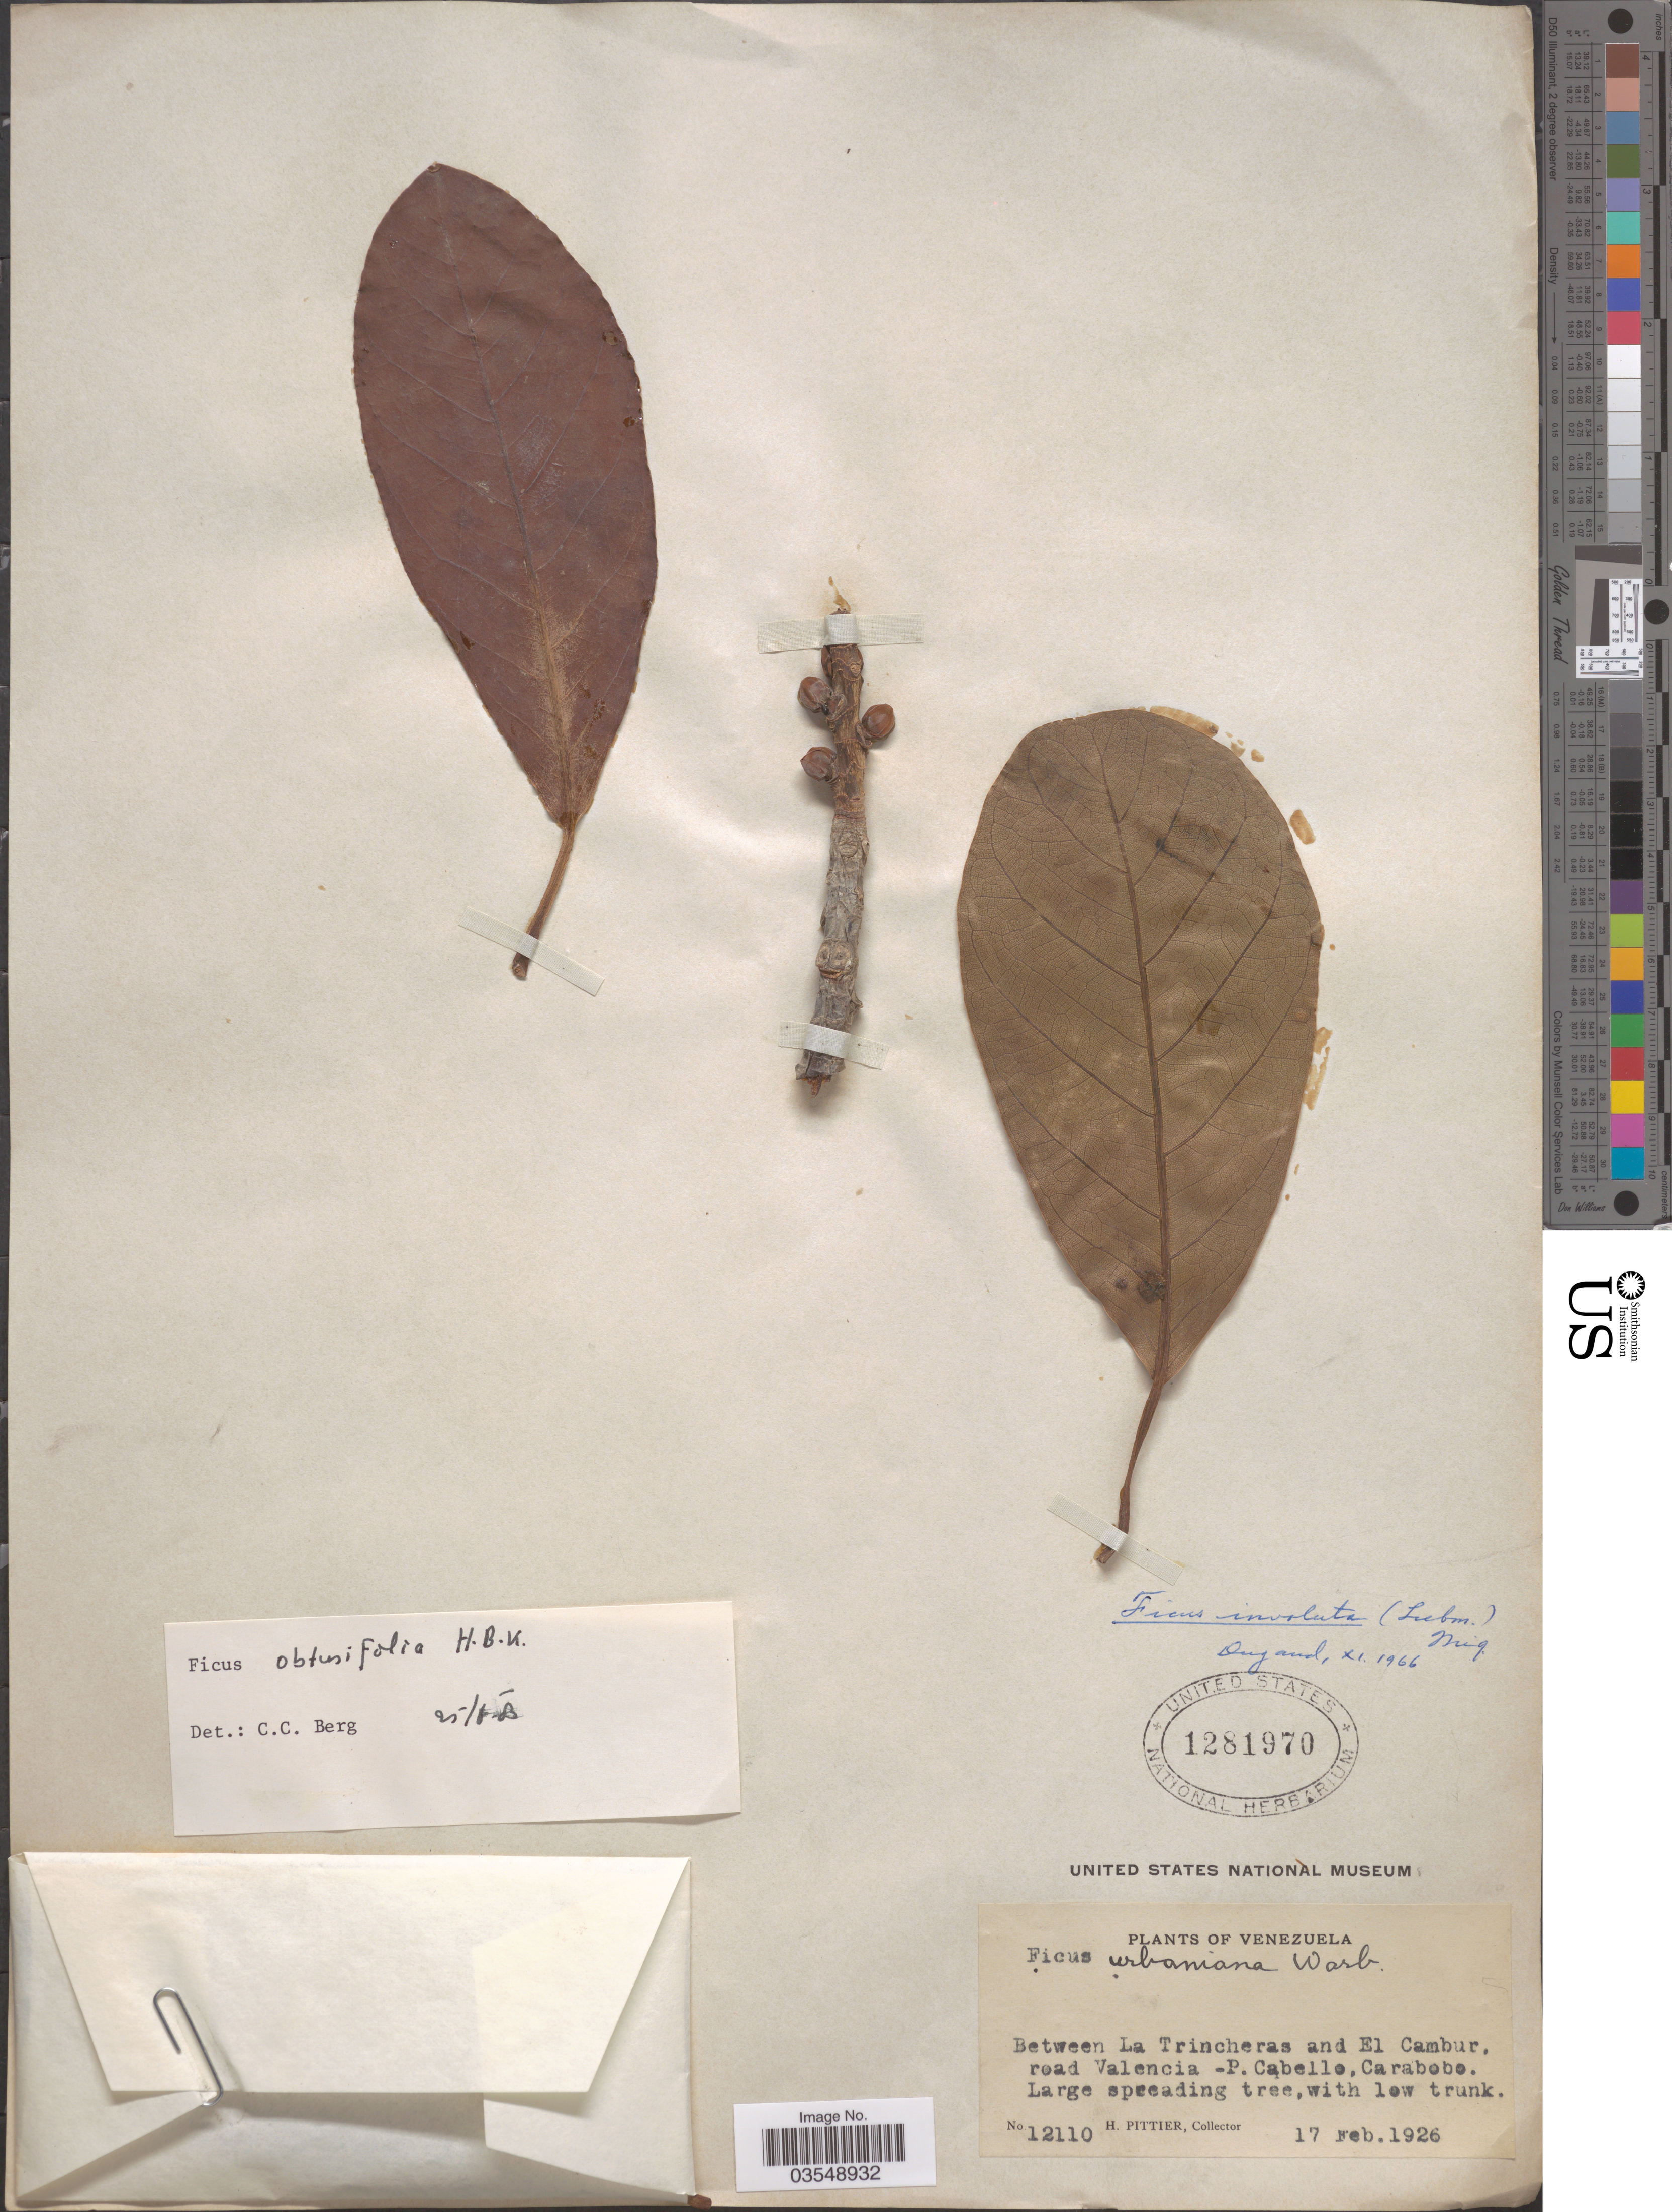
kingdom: Plantae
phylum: Tracheophyta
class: Magnoliopsida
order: Rosales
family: Moraceae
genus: Ficus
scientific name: Ficus obtusifolia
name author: Kunth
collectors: H. F. Pittier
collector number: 12110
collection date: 1926-02-17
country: Venezuela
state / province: Carabobo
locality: Between La Trincheras and El Cambur, road Valencia - P. Cabello.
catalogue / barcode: US 1281970